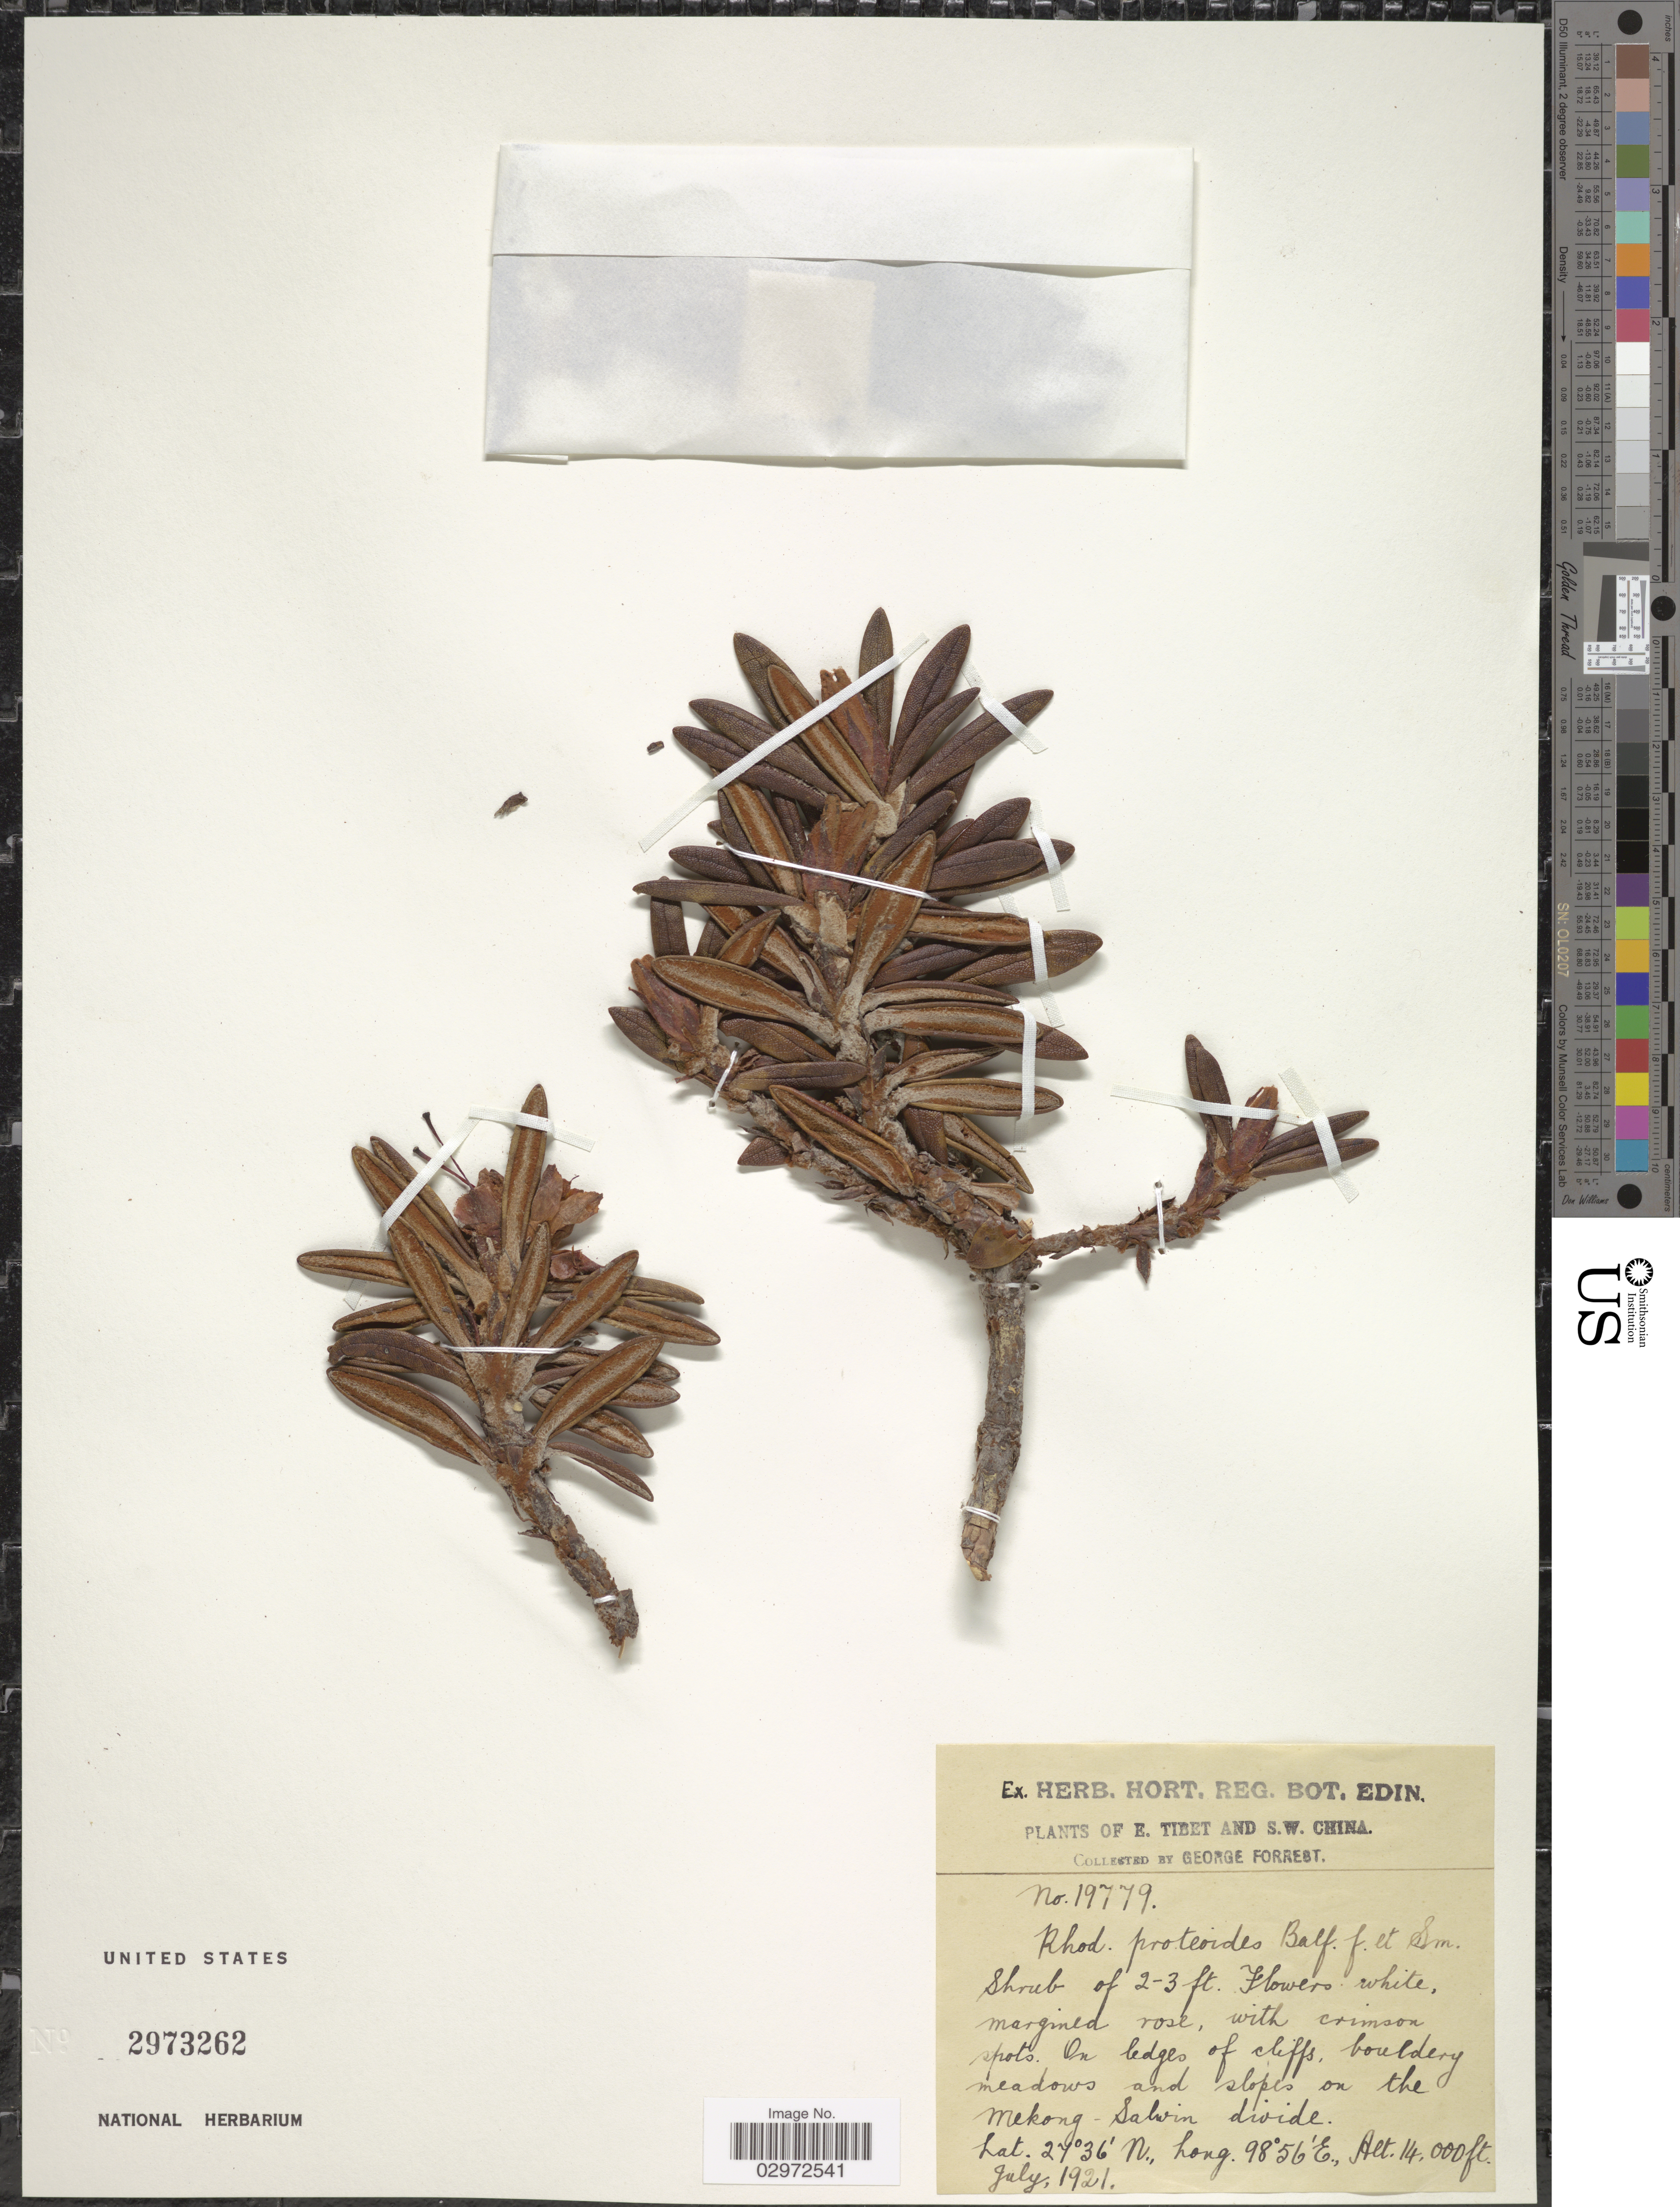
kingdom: Plantae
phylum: Tracheophyta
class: Magnoliopsida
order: Ericales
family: Ericaceae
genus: Rhododendron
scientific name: Rhododendron proteoides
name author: Balf. f. & W.W. Sm.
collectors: G. Forrest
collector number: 19779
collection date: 1921-07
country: China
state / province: Xizang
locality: E. Tibet and S.W. China, On ledges of cliffs bouldery meadows and slopes on the Mekong-Salwin divide.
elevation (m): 4267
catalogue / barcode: US 2973262